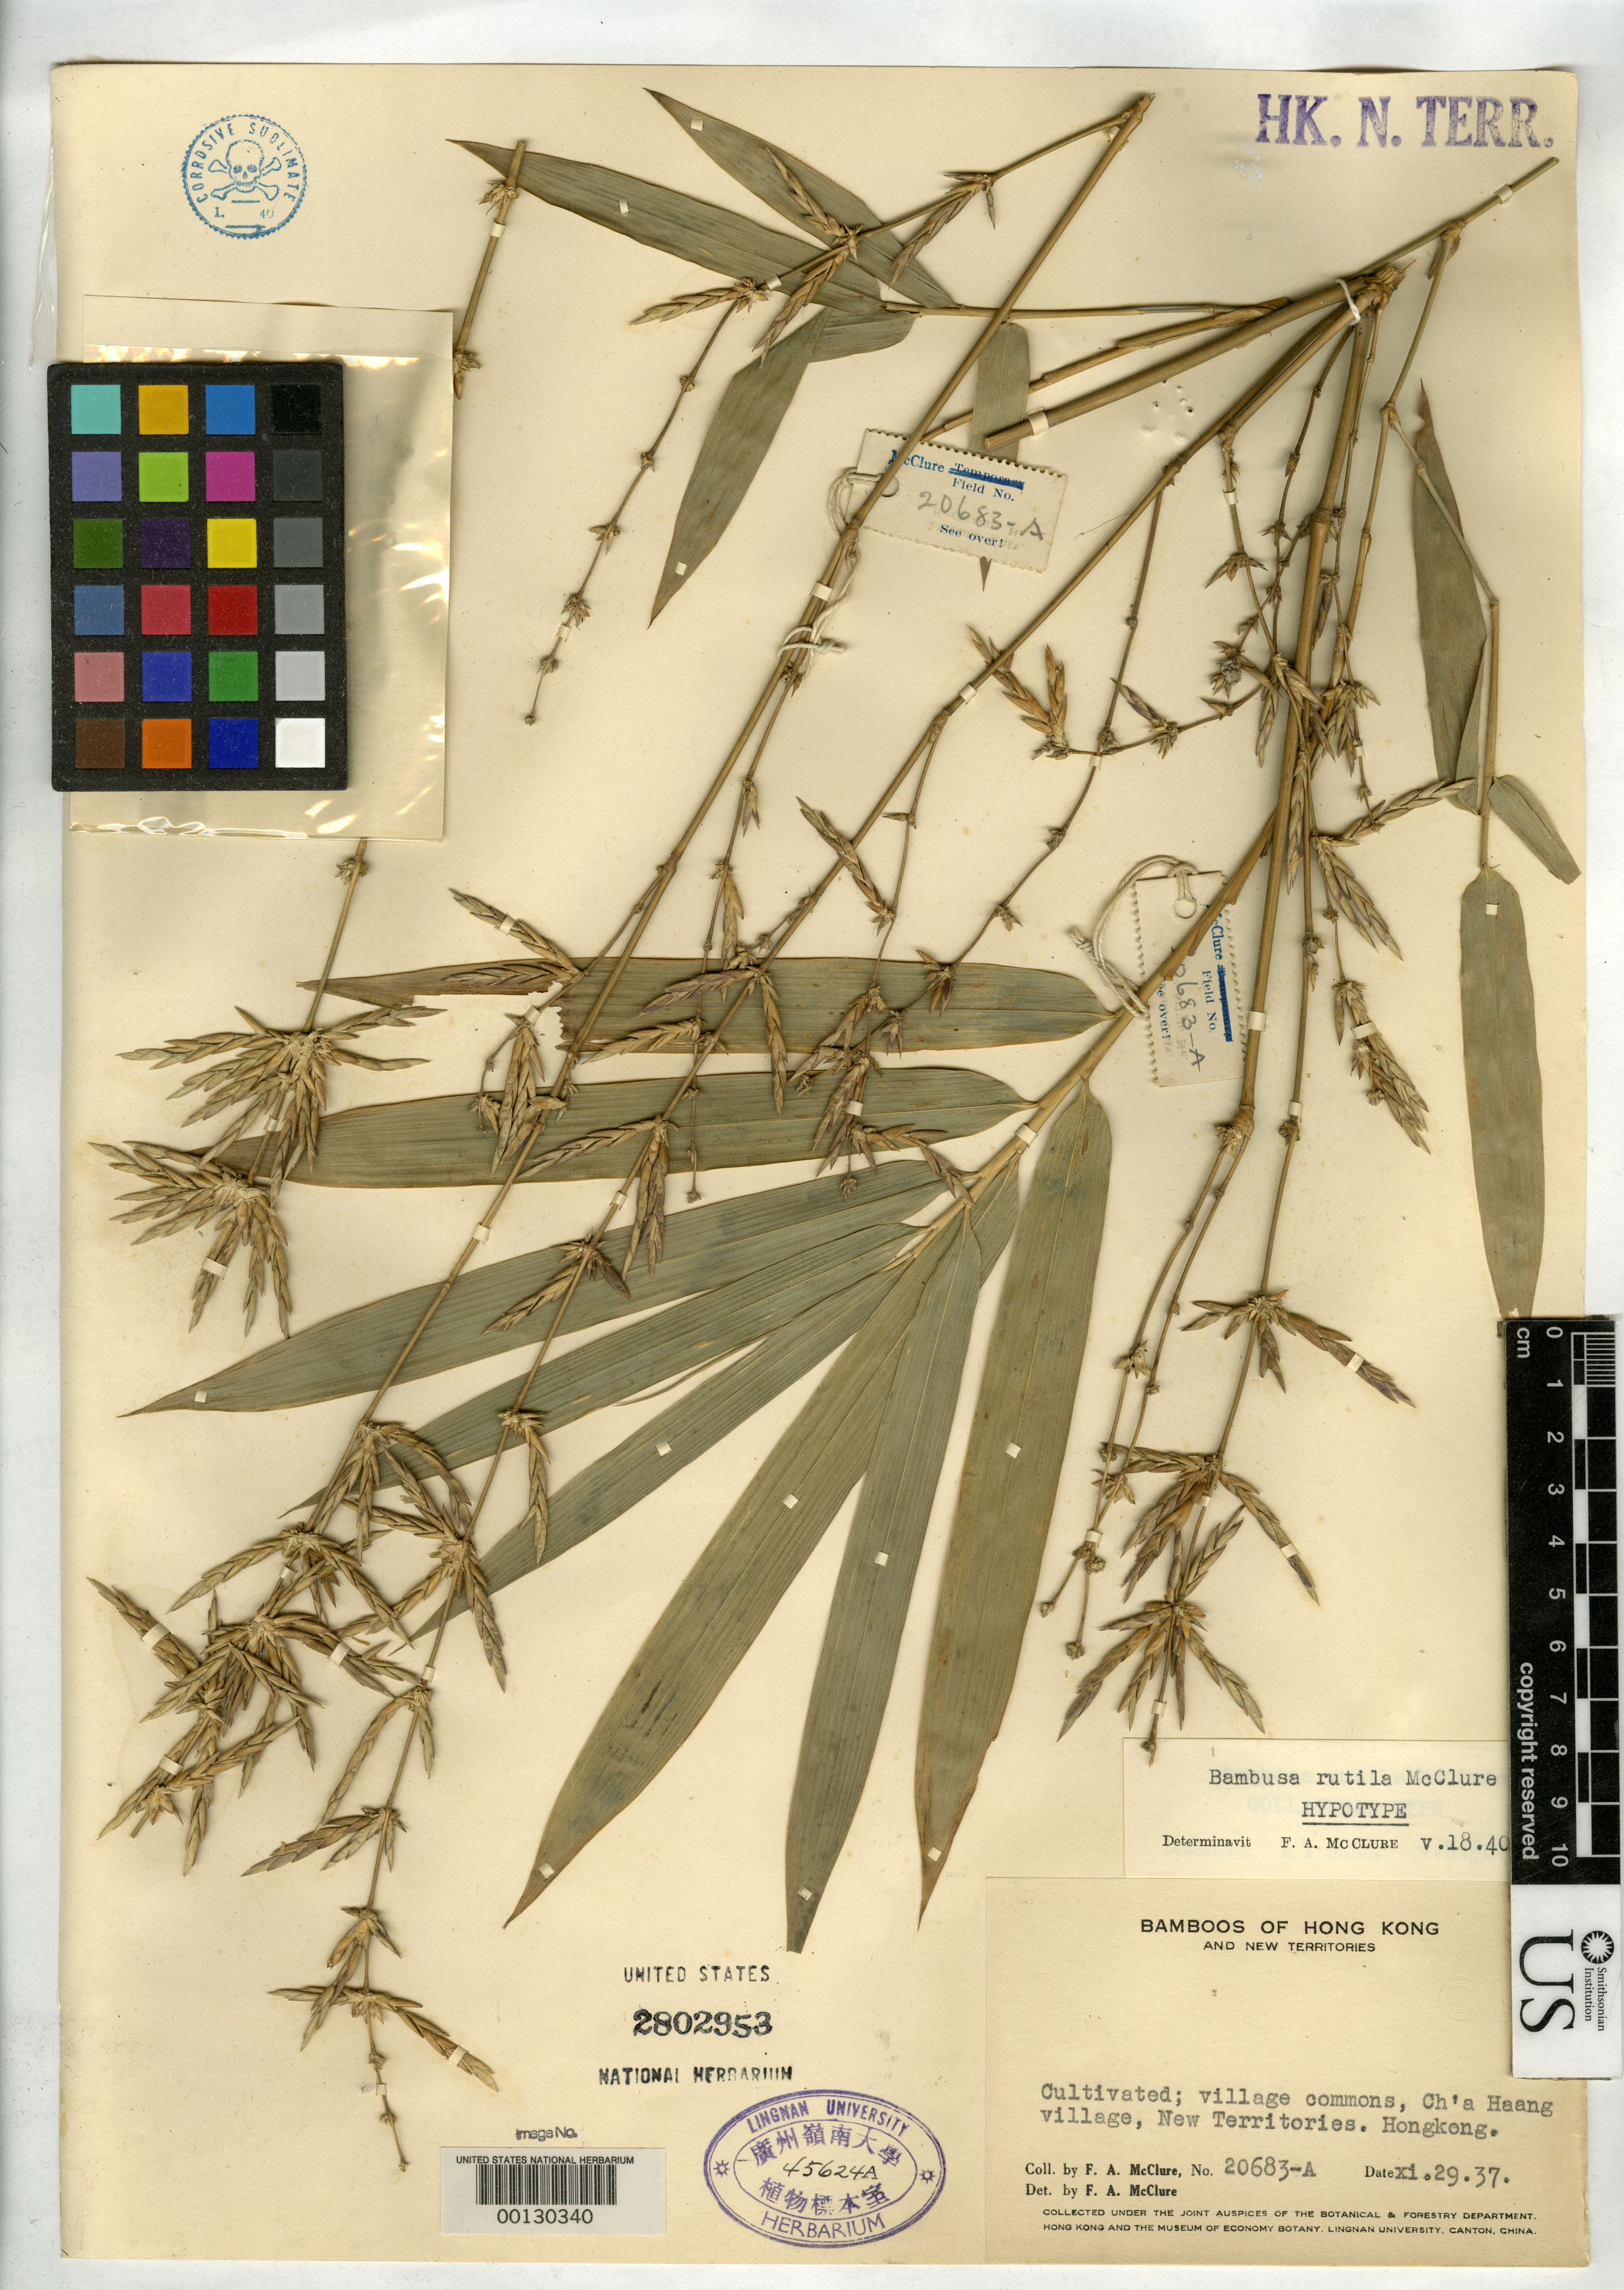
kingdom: Plantae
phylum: Tracheophyta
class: Liliopsida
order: Poales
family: Poaceae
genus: Bambusa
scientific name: Bambusa rutila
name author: McClure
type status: Original Material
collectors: F. A. McClure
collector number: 20683-a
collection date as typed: xi. 29. 37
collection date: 1937-11-29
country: China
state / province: Hong Kong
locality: Cultivated. Village commons, Ch'a Haang village, New Territories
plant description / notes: Permanently on loan to USNH; Lingnan Univ. # 45624 A.; Apparently original material; made from cultivated plant, annotated by McClure (1940) as "hypotype" but apparently not part of the type gathering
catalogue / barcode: US 2802953